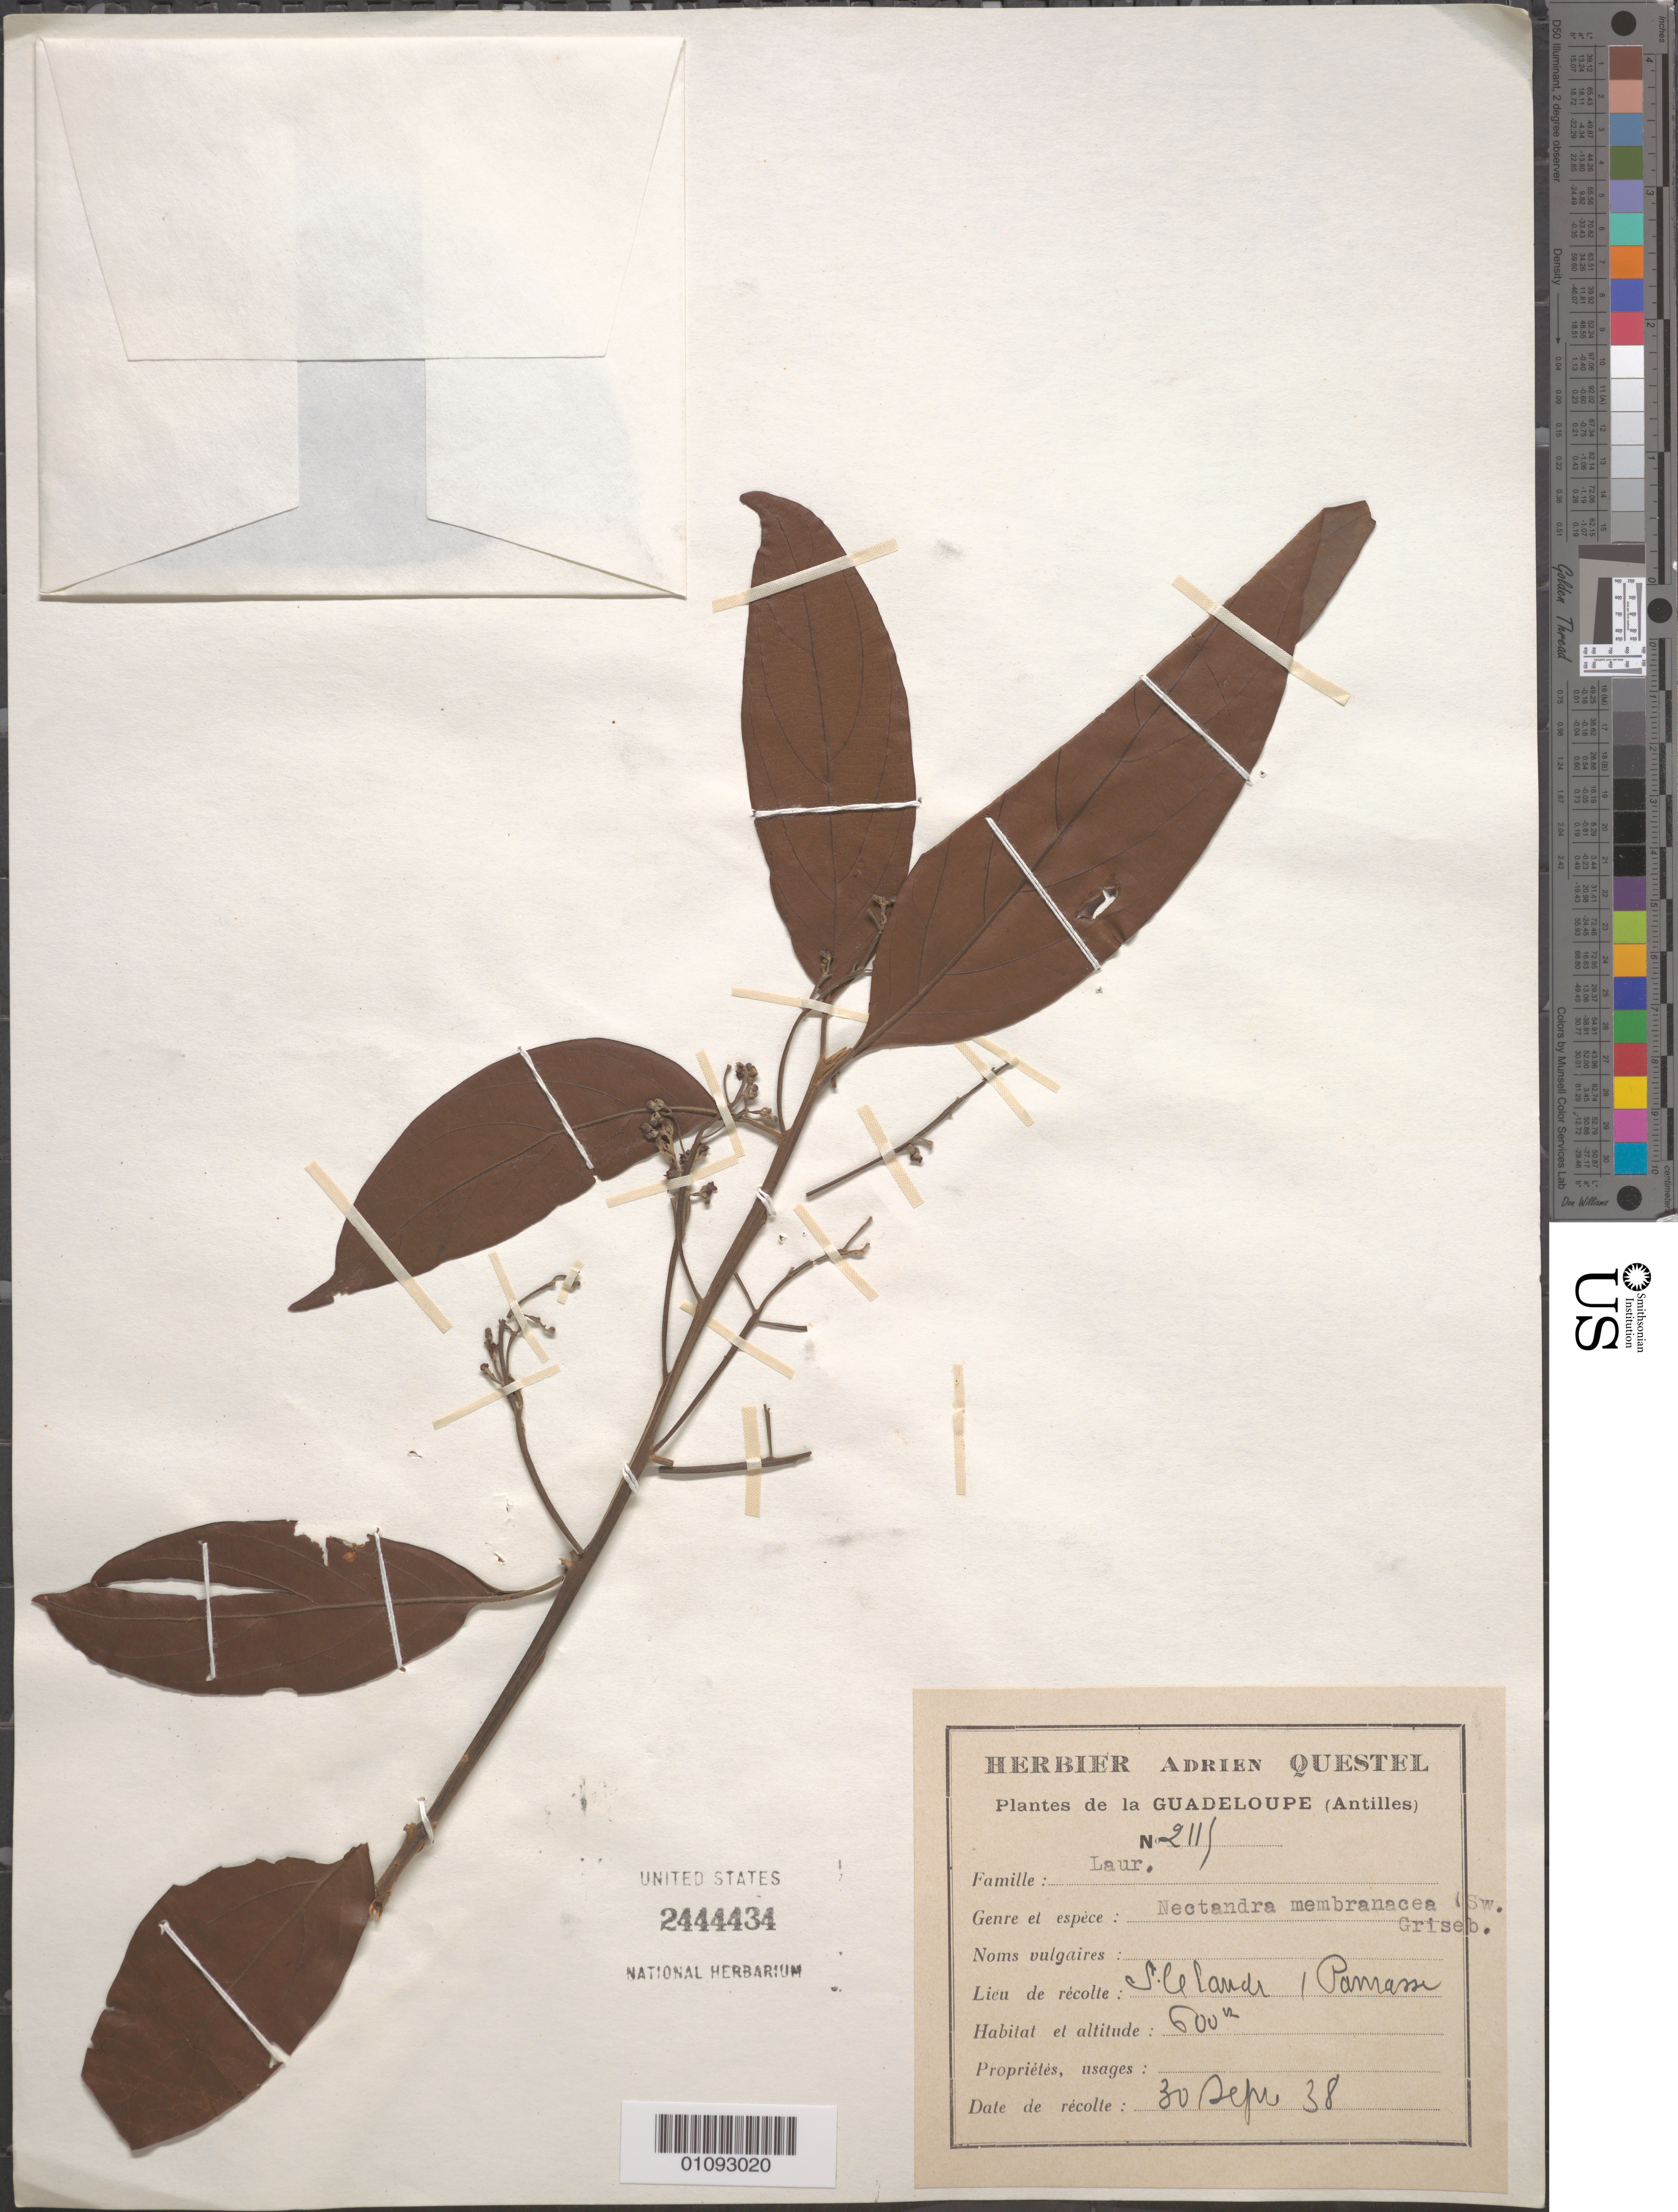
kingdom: Plantae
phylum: Tracheophyta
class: Magnoliopsida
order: Laurales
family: Lauraceae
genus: Nectandra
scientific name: Nectandra membranacea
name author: (Sw.) Griseb.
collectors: A. Questel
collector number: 2115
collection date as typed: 30 Sep 1938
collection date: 1938-09-30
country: Guadeloupe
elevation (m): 600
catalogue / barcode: US 2444434